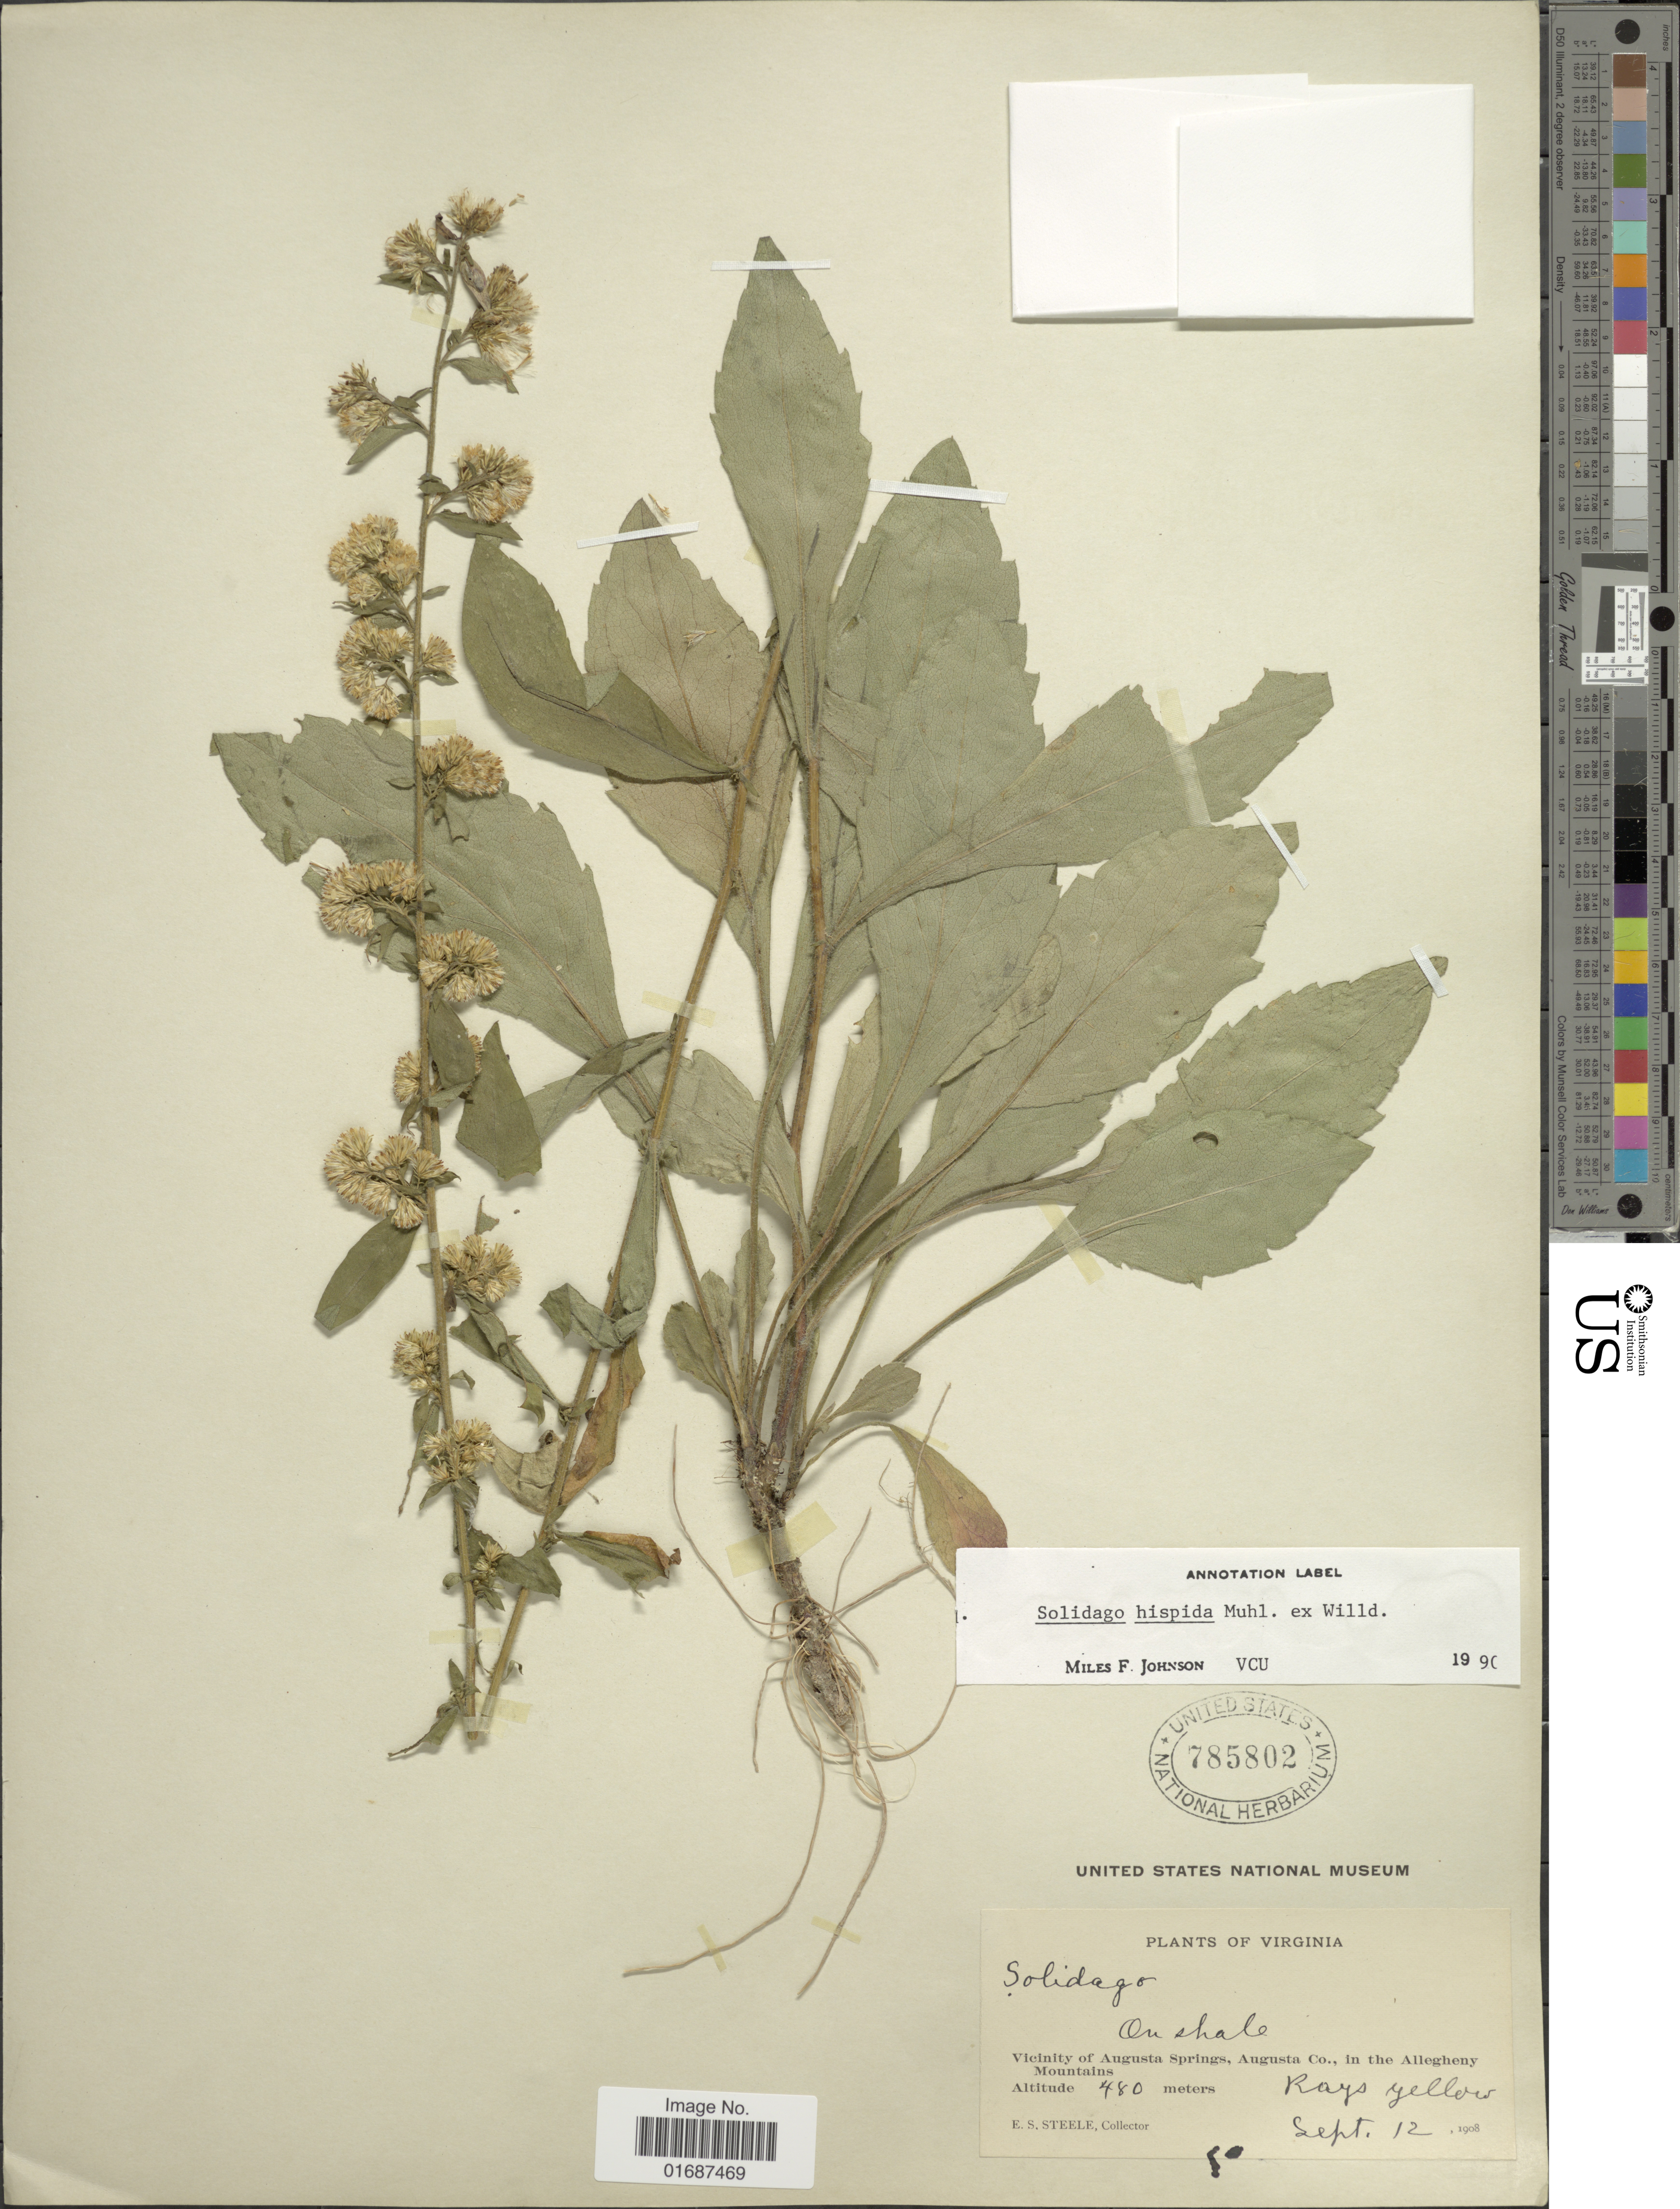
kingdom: Plantae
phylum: Tracheophyta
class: Magnoliopsida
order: Asterales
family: Asteraceae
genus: Solidago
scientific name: Solidago hispida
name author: Muhl. ex Willd.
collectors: E. Steele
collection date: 1908-09-12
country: United States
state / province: Virginia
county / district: Augusta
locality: Vicinity of Augusta Springs, Augusta Co., in the Alleghany Mountains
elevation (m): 480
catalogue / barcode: US 785802